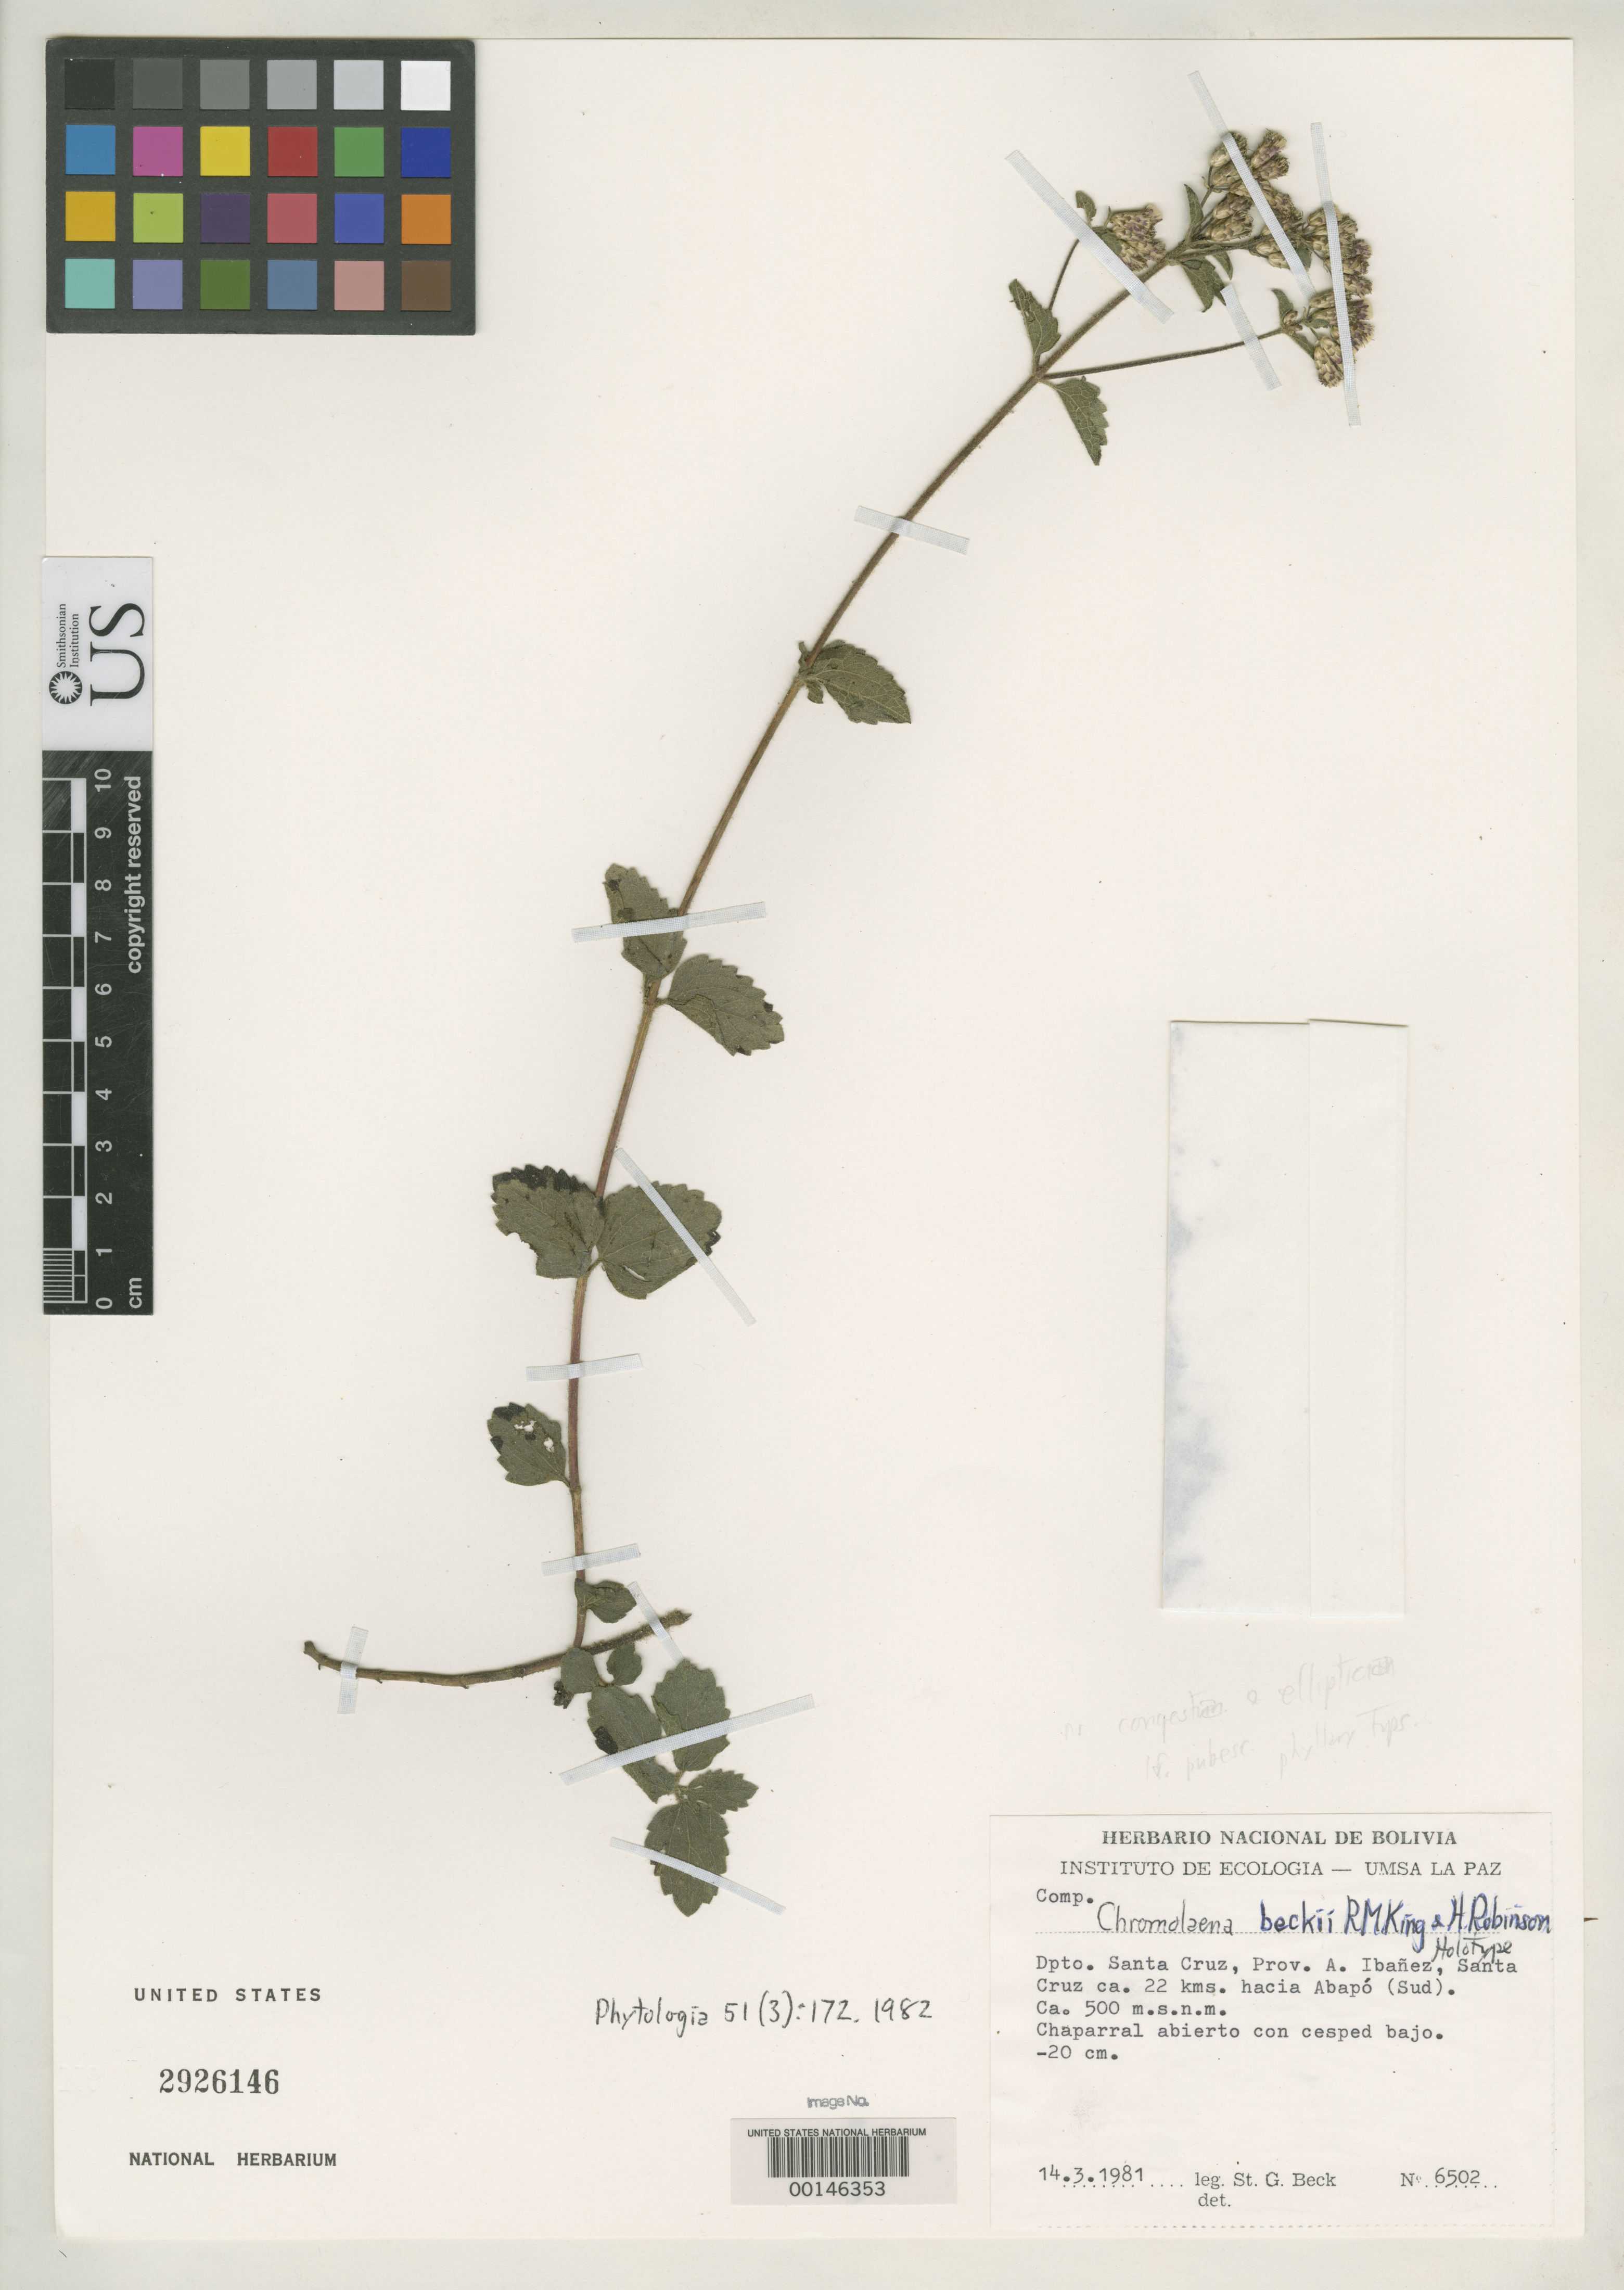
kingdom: Plantae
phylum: Tracheophyta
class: Magnoliopsida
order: Asterales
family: Asteraceae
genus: Chromolaena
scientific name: Chromolaena beckii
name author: R.M. King & H. Rob.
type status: Holotype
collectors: S. G. Beck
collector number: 6502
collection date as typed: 14 Mar 1981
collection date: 1981-03-14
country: Bolivia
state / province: Santa Cruz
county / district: Ibanes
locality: Santa Cruz.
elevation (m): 500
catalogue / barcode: US 2926146